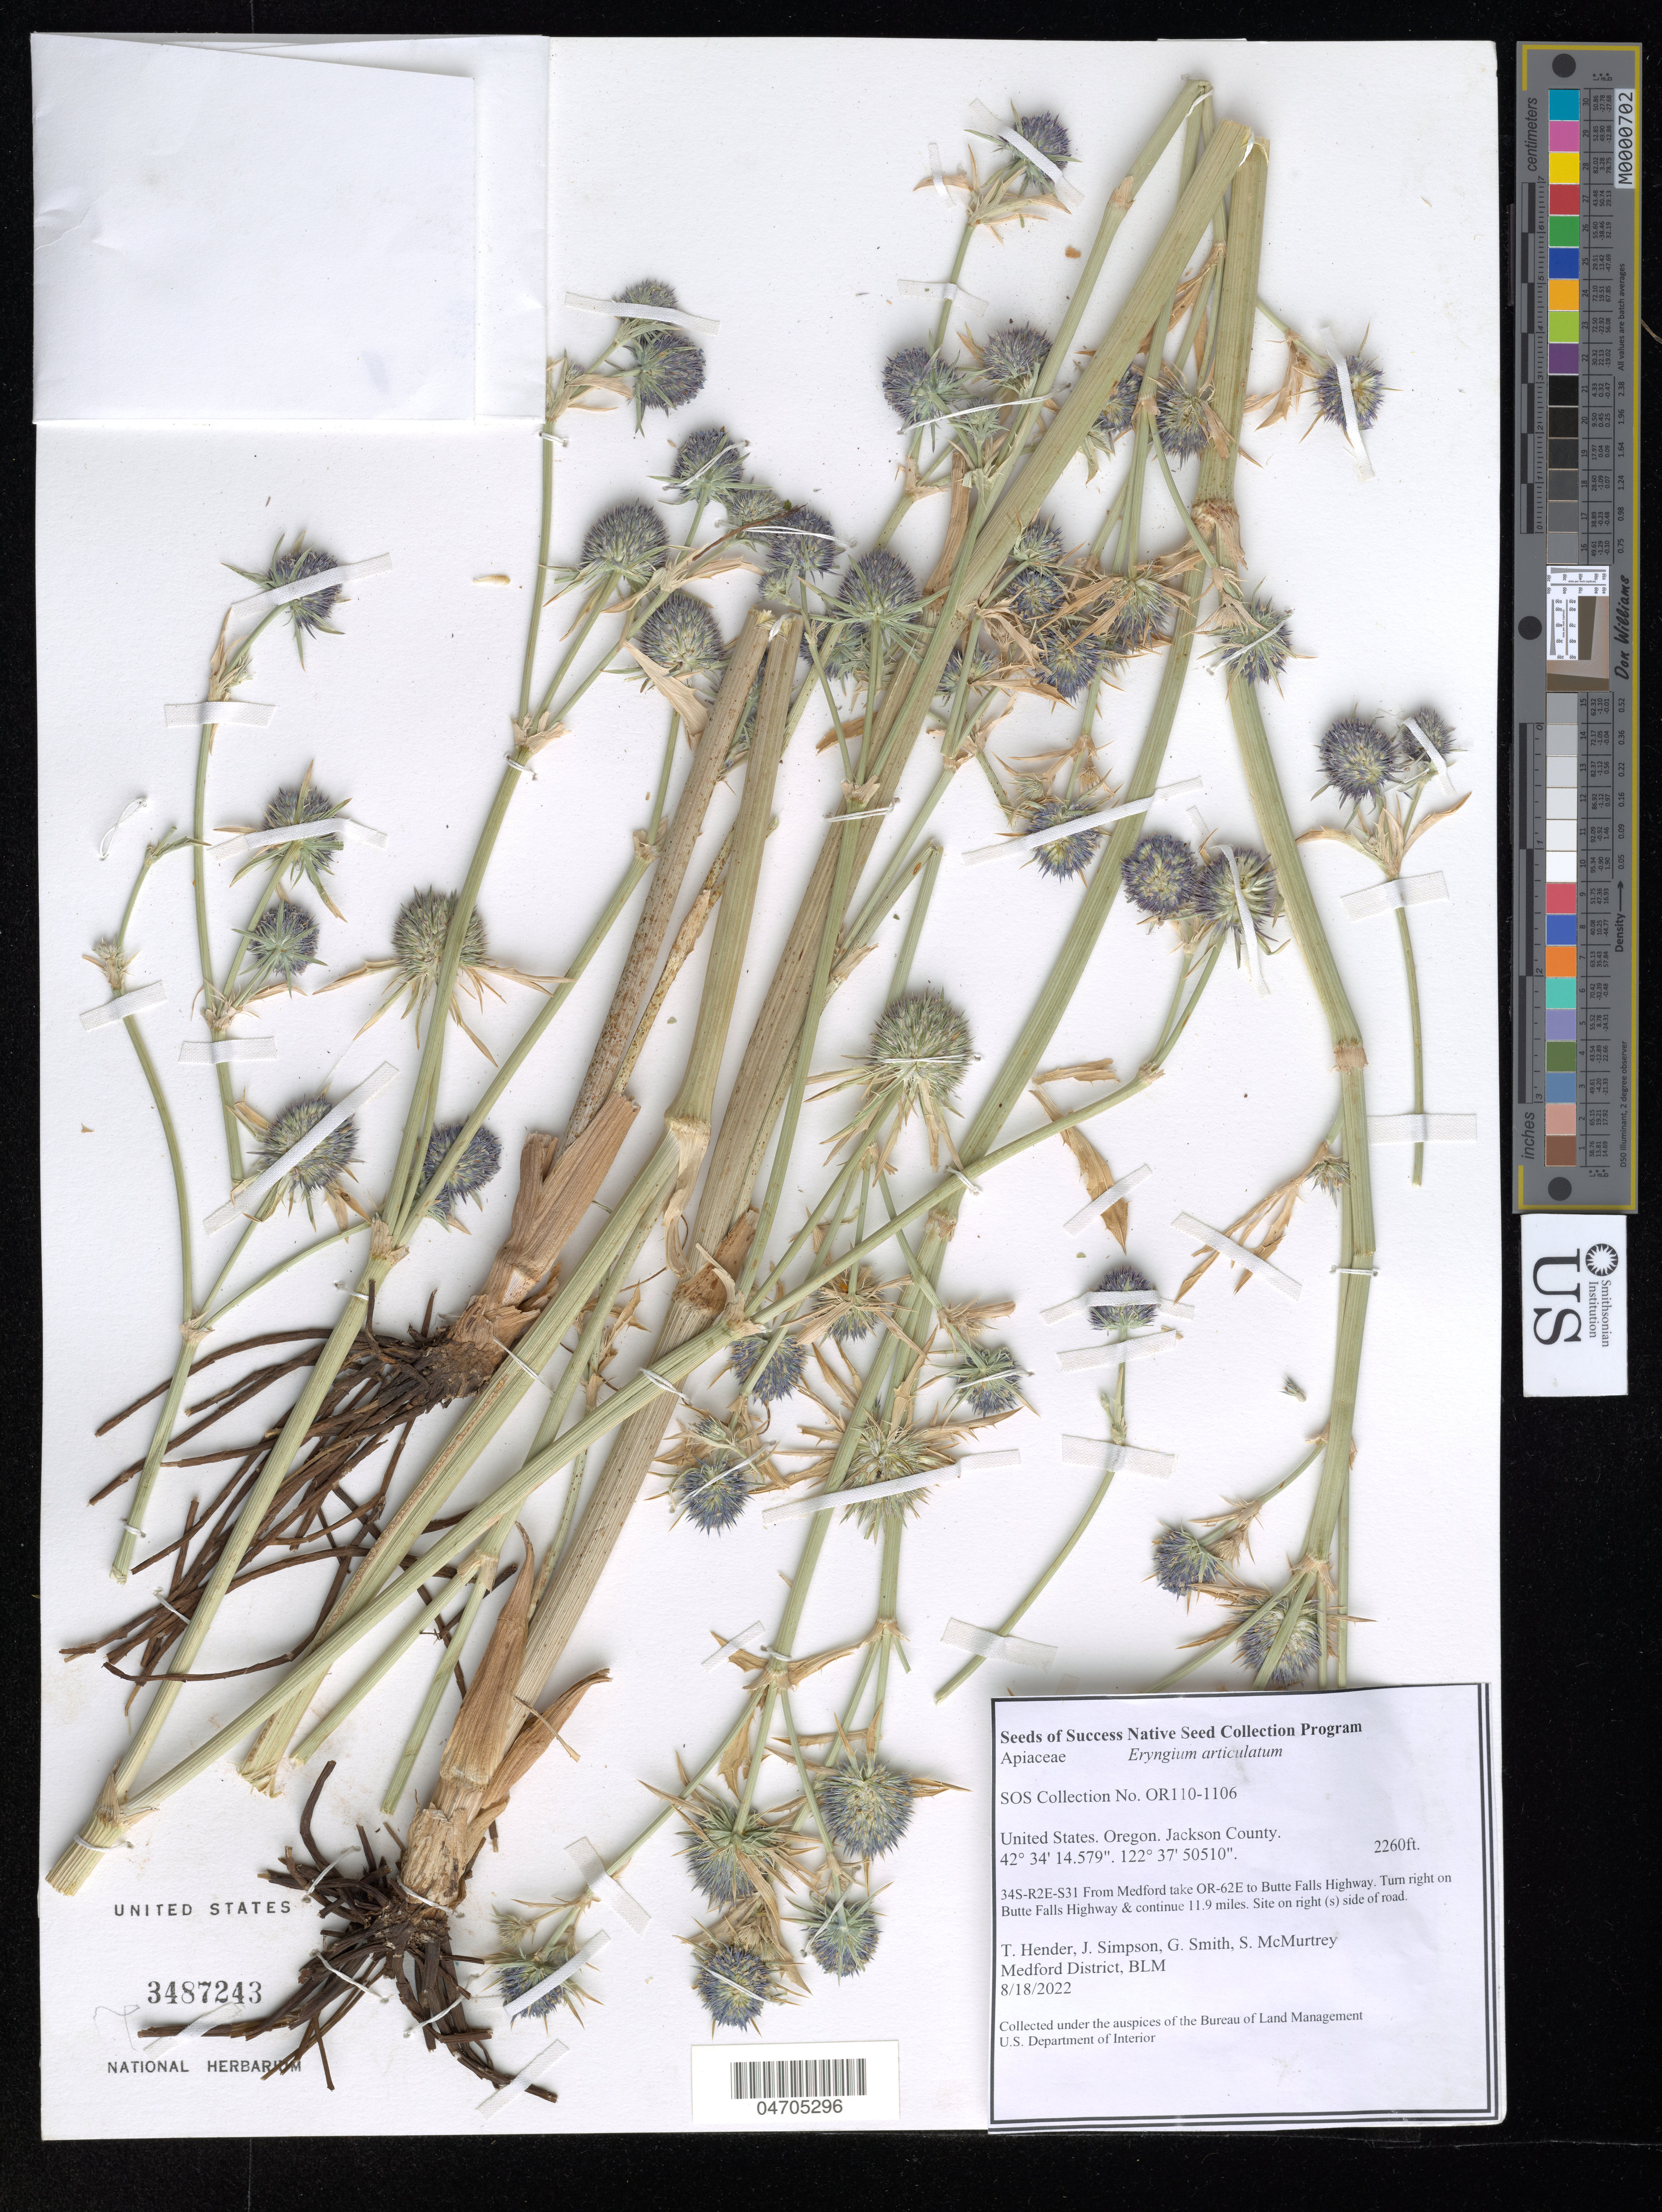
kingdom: Plantae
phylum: Tracheophyta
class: Magnoliopsida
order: Apiales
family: Apiaceae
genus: Eryngium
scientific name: Eryngium articulatum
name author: Hook.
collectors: T. Hender, J. Simpson, G. Smith & S. McMurtrey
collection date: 2022-08-18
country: United States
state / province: Oregon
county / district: Jackson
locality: Jackson County. 34S-R2E-S31. From Medford take OR-62E to Butte Falls Highway. Turn right on Butte Falls Highway & continue 11.9 miles. Site on right (s) side of road.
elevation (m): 689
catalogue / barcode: US 3487243